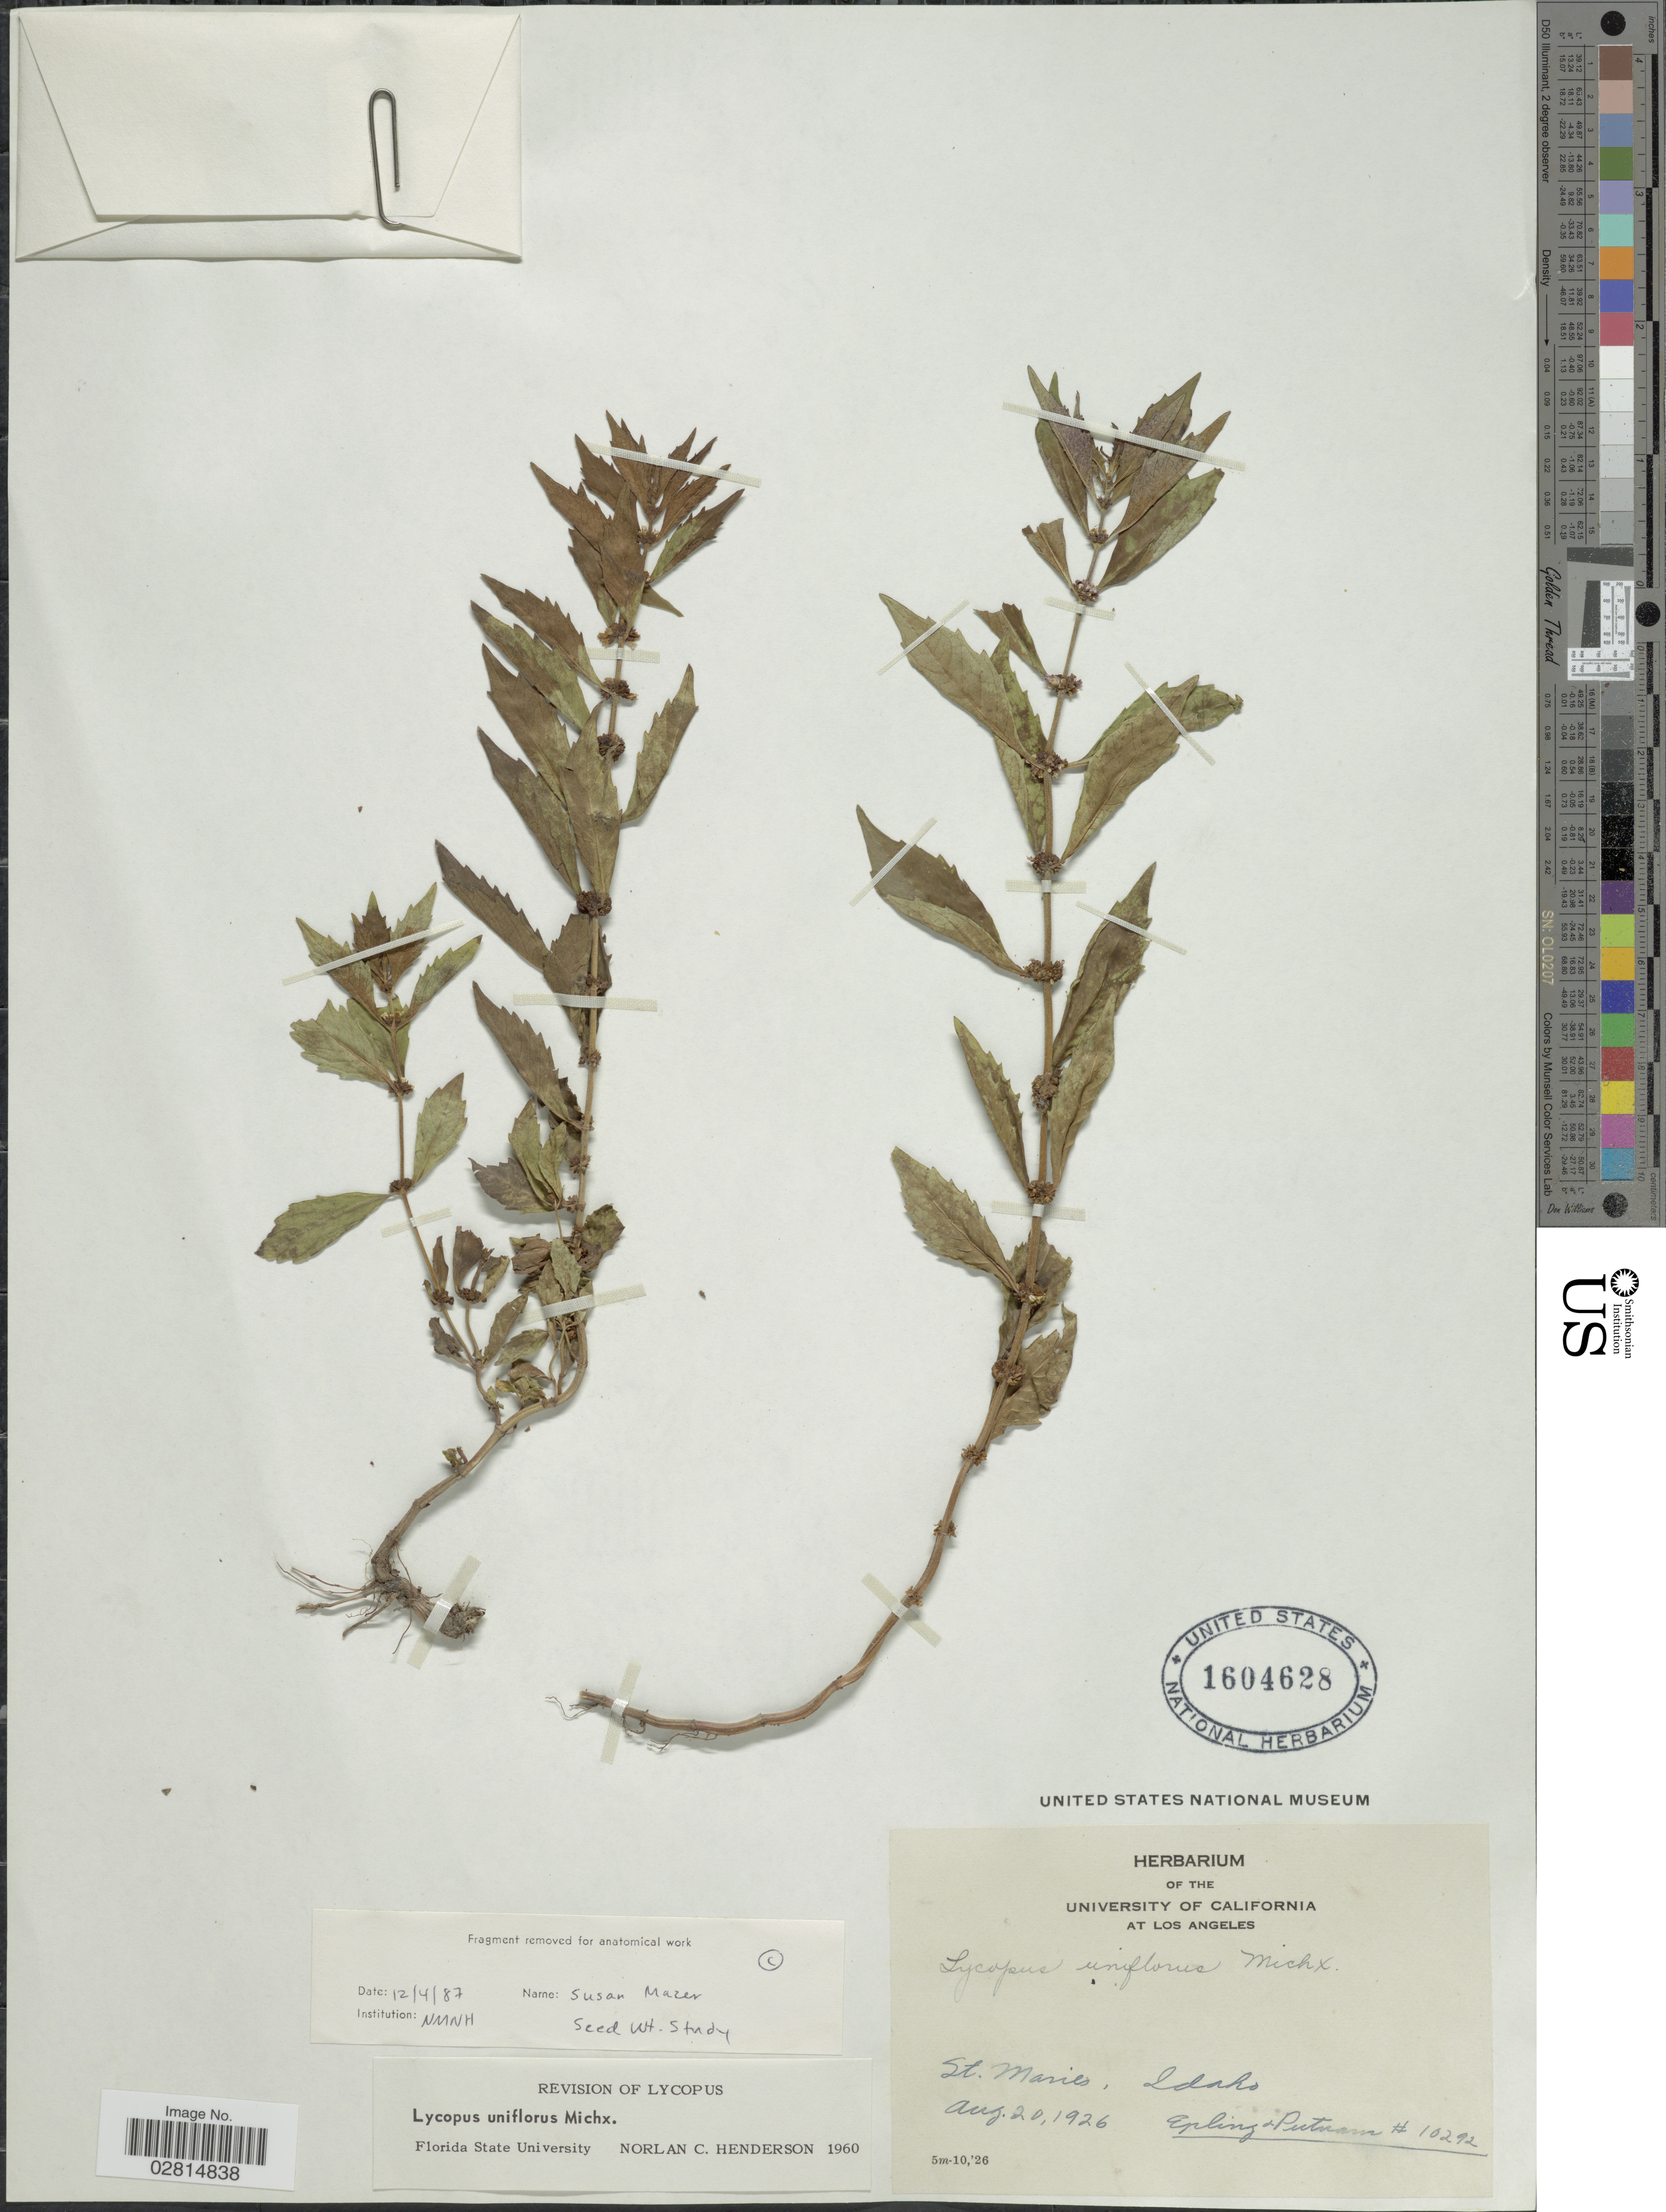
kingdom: Plantae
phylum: Tracheophyta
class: Magnoliopsida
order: Lamiales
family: Lamiaceae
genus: Lycopus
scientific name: Lycopus uniflorus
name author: Michx.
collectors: -- Epling & Putnam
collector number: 10292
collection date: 1926-08-20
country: United States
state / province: Idaho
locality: St. Maries.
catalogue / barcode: US 1604628